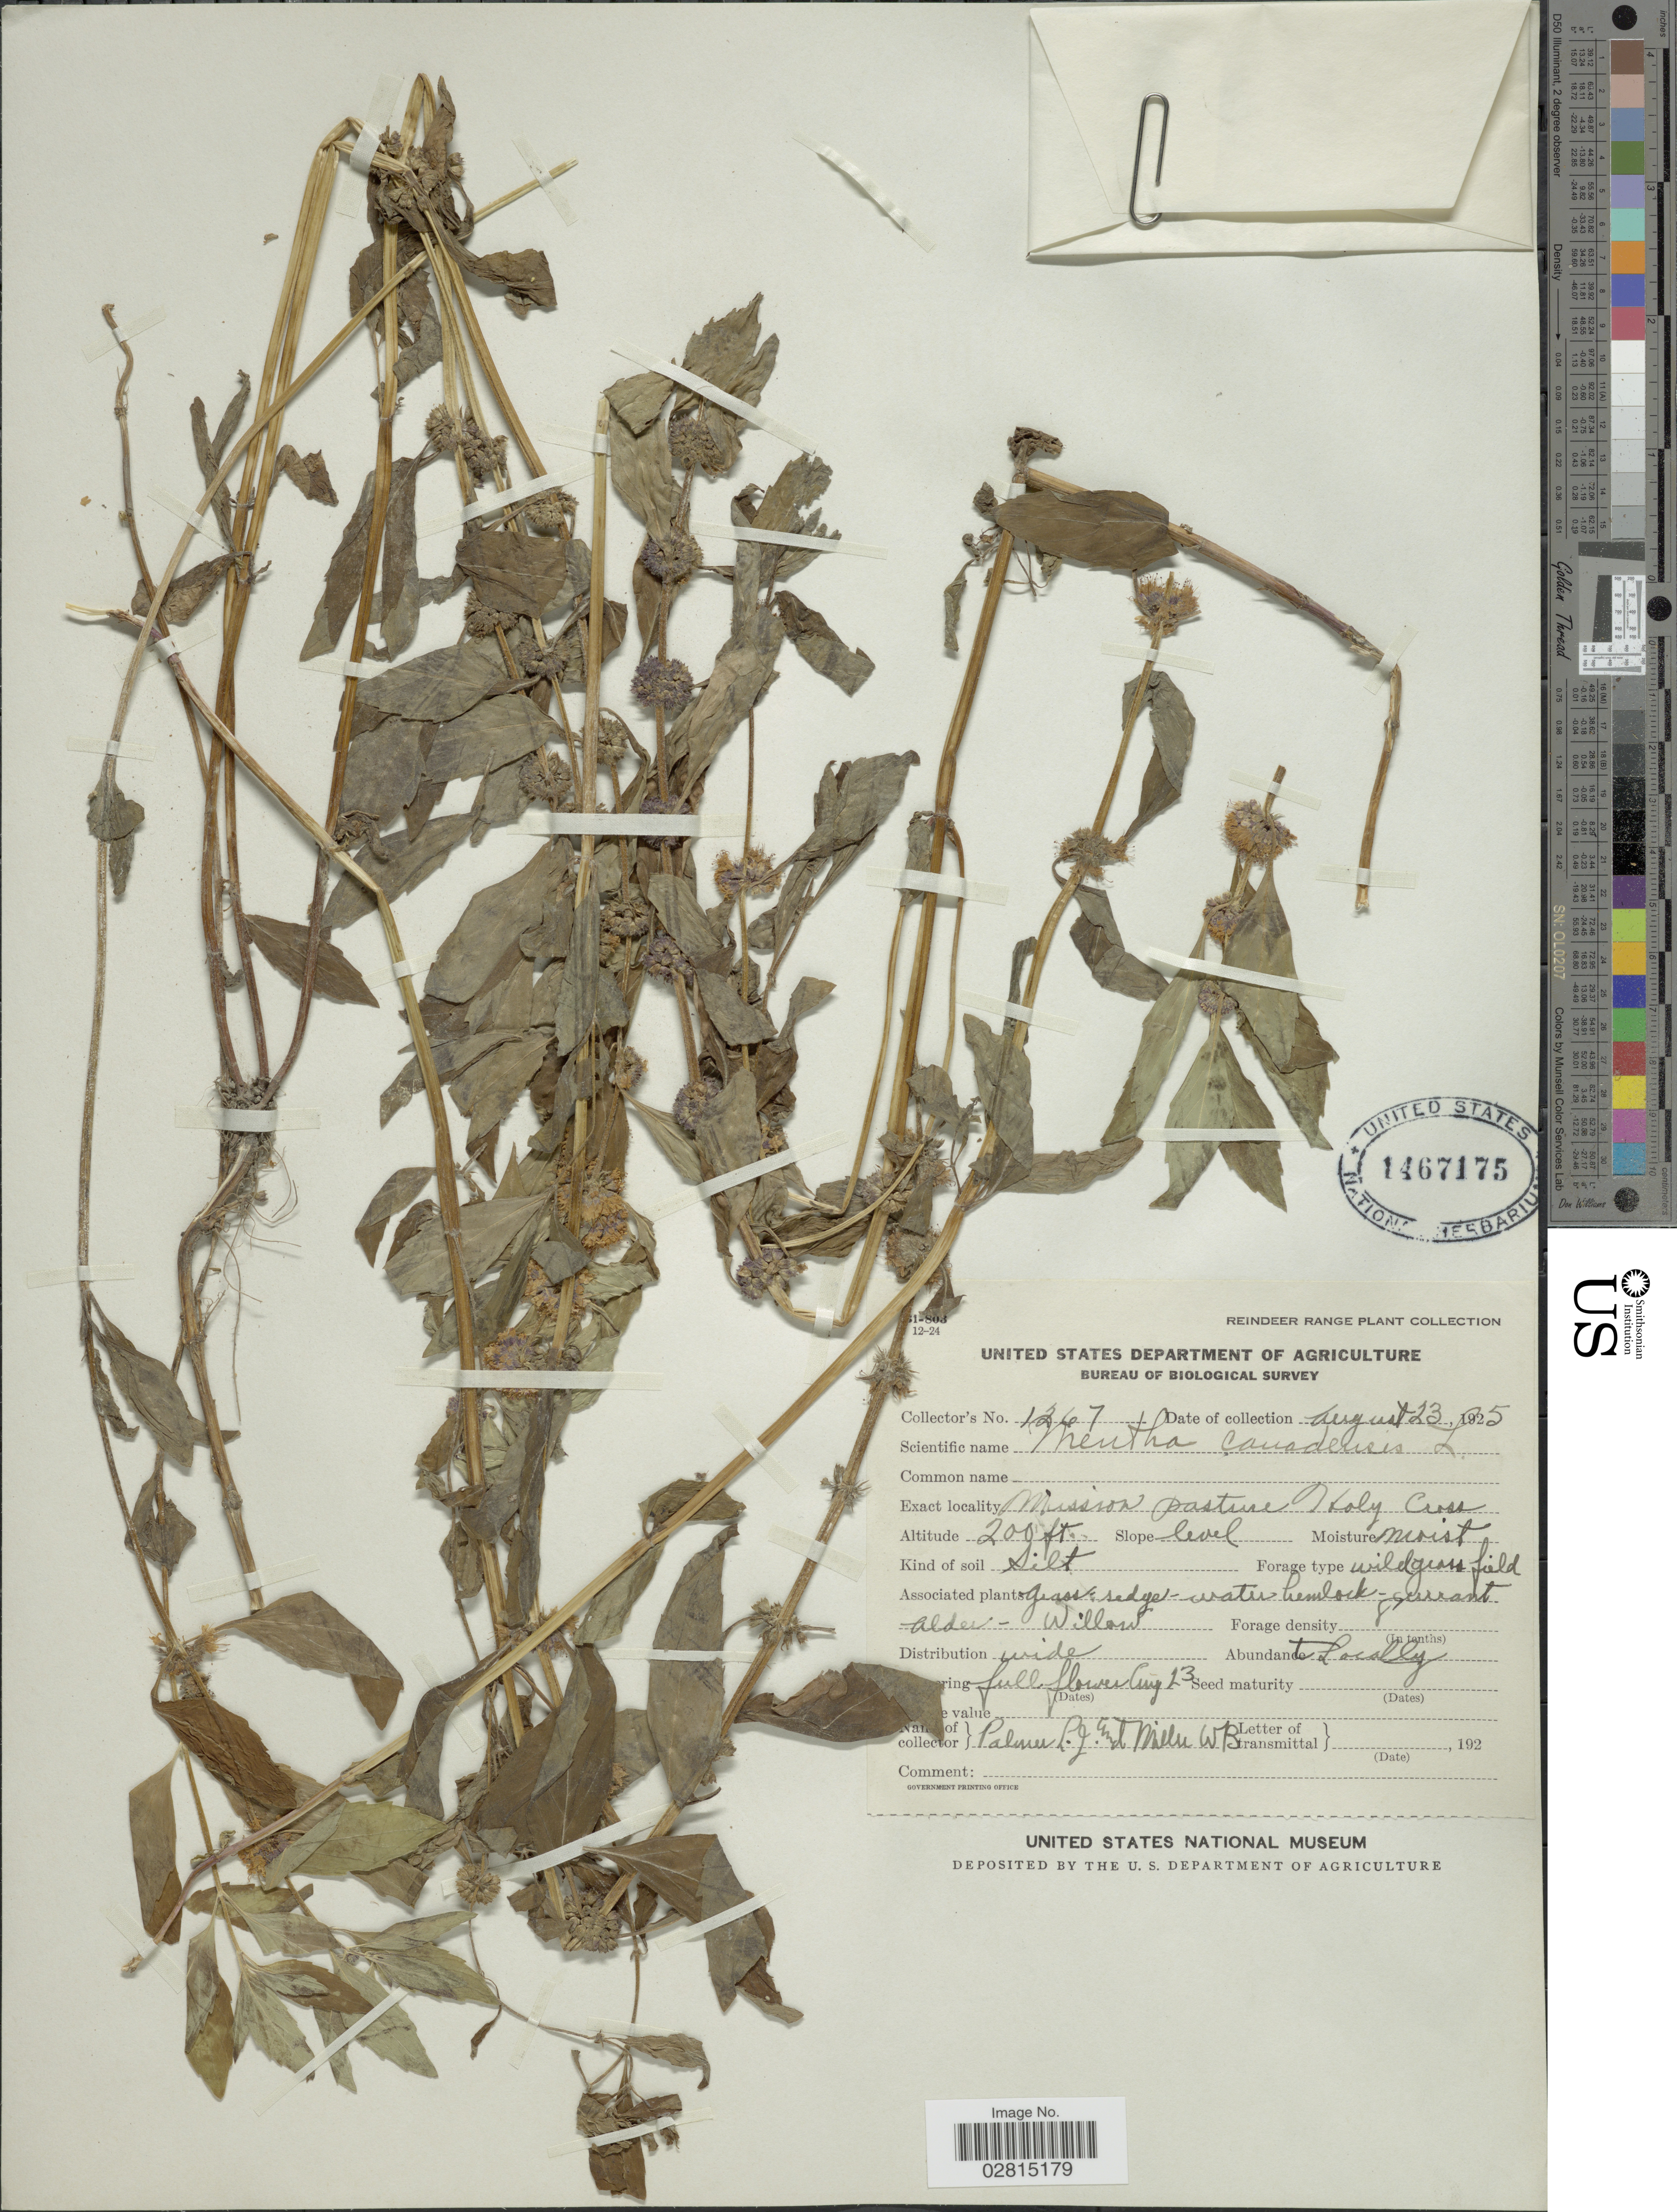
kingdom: Plantae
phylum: Tracheophyta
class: Magnoliopsida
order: Lamiales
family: Lamiaceae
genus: Mentha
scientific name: Mentha arvensis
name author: L.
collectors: L. J. Palmer & W. Miller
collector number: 1267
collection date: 1925-08-23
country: United States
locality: Mission Pasture Holy Cross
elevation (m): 61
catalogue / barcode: US 1467175